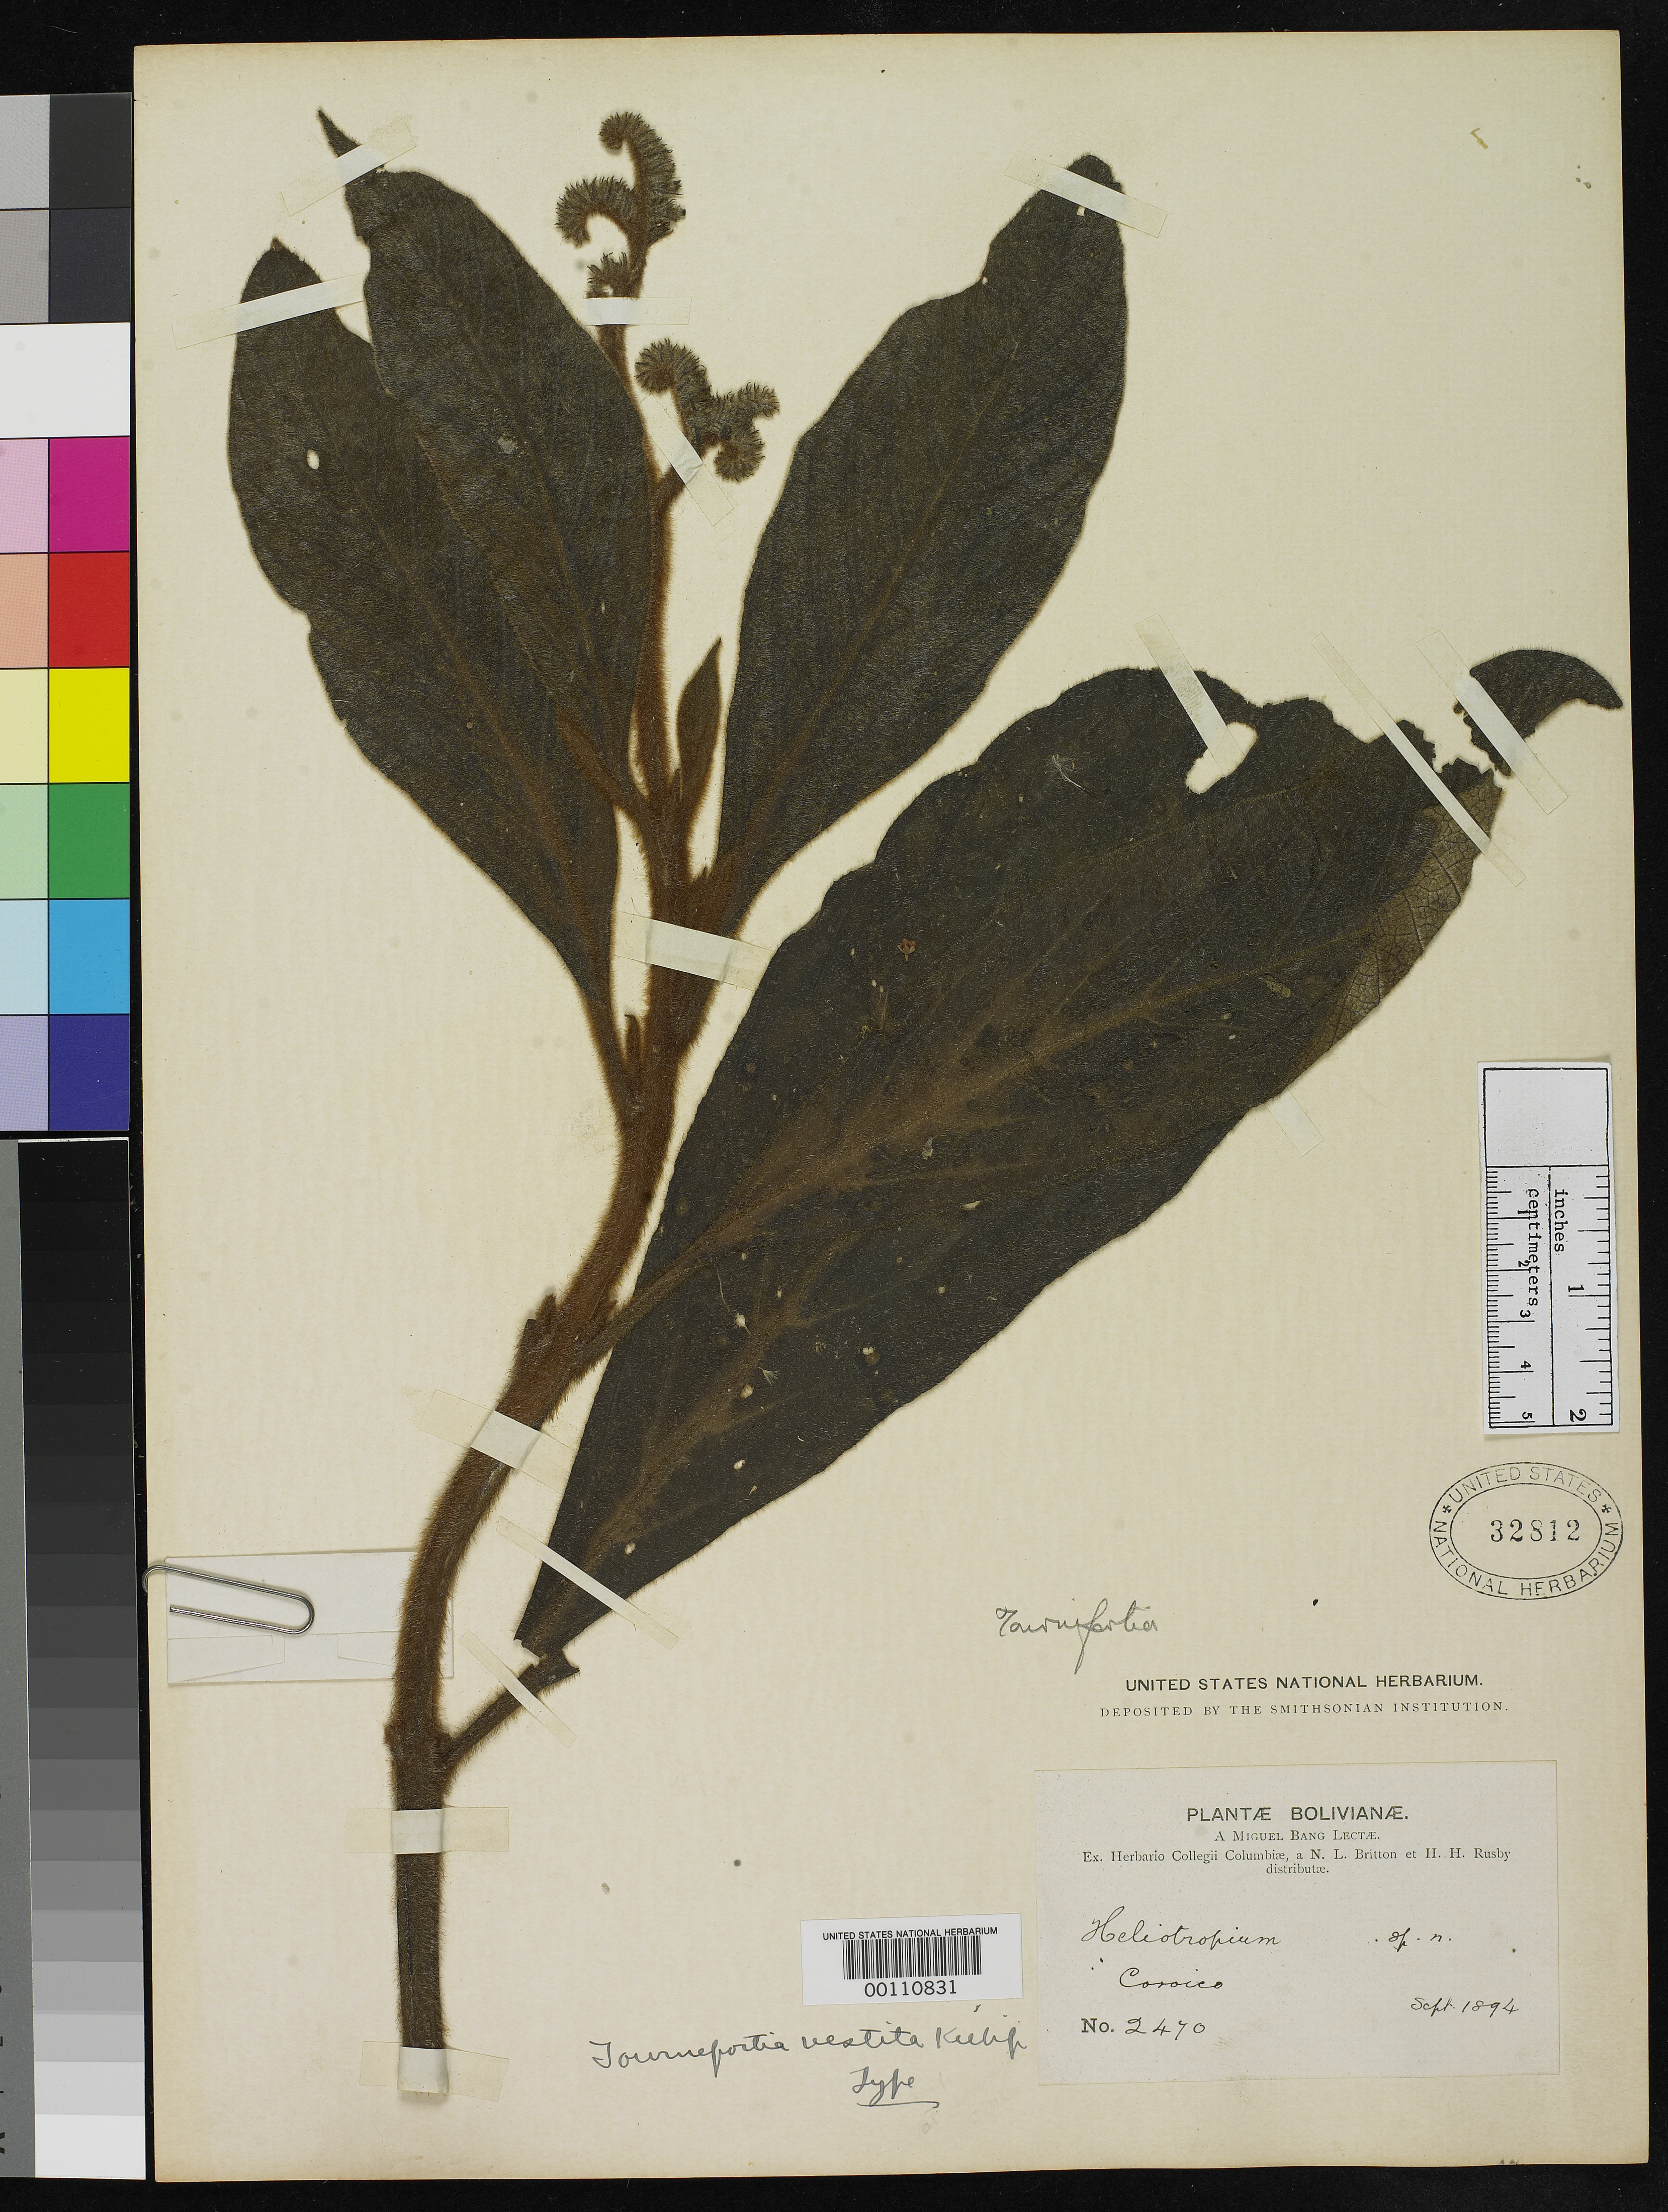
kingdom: Plantae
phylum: Tracheophyta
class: Magnoliopsida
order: Boraginales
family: Heliotropiaceae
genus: Tournefortia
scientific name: Tournefortia vestita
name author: Killip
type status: Holotype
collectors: M. Bang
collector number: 2470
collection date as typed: Sep 1894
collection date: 1894-09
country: Bolivia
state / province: La Paz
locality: Coroico.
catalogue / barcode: US 32812